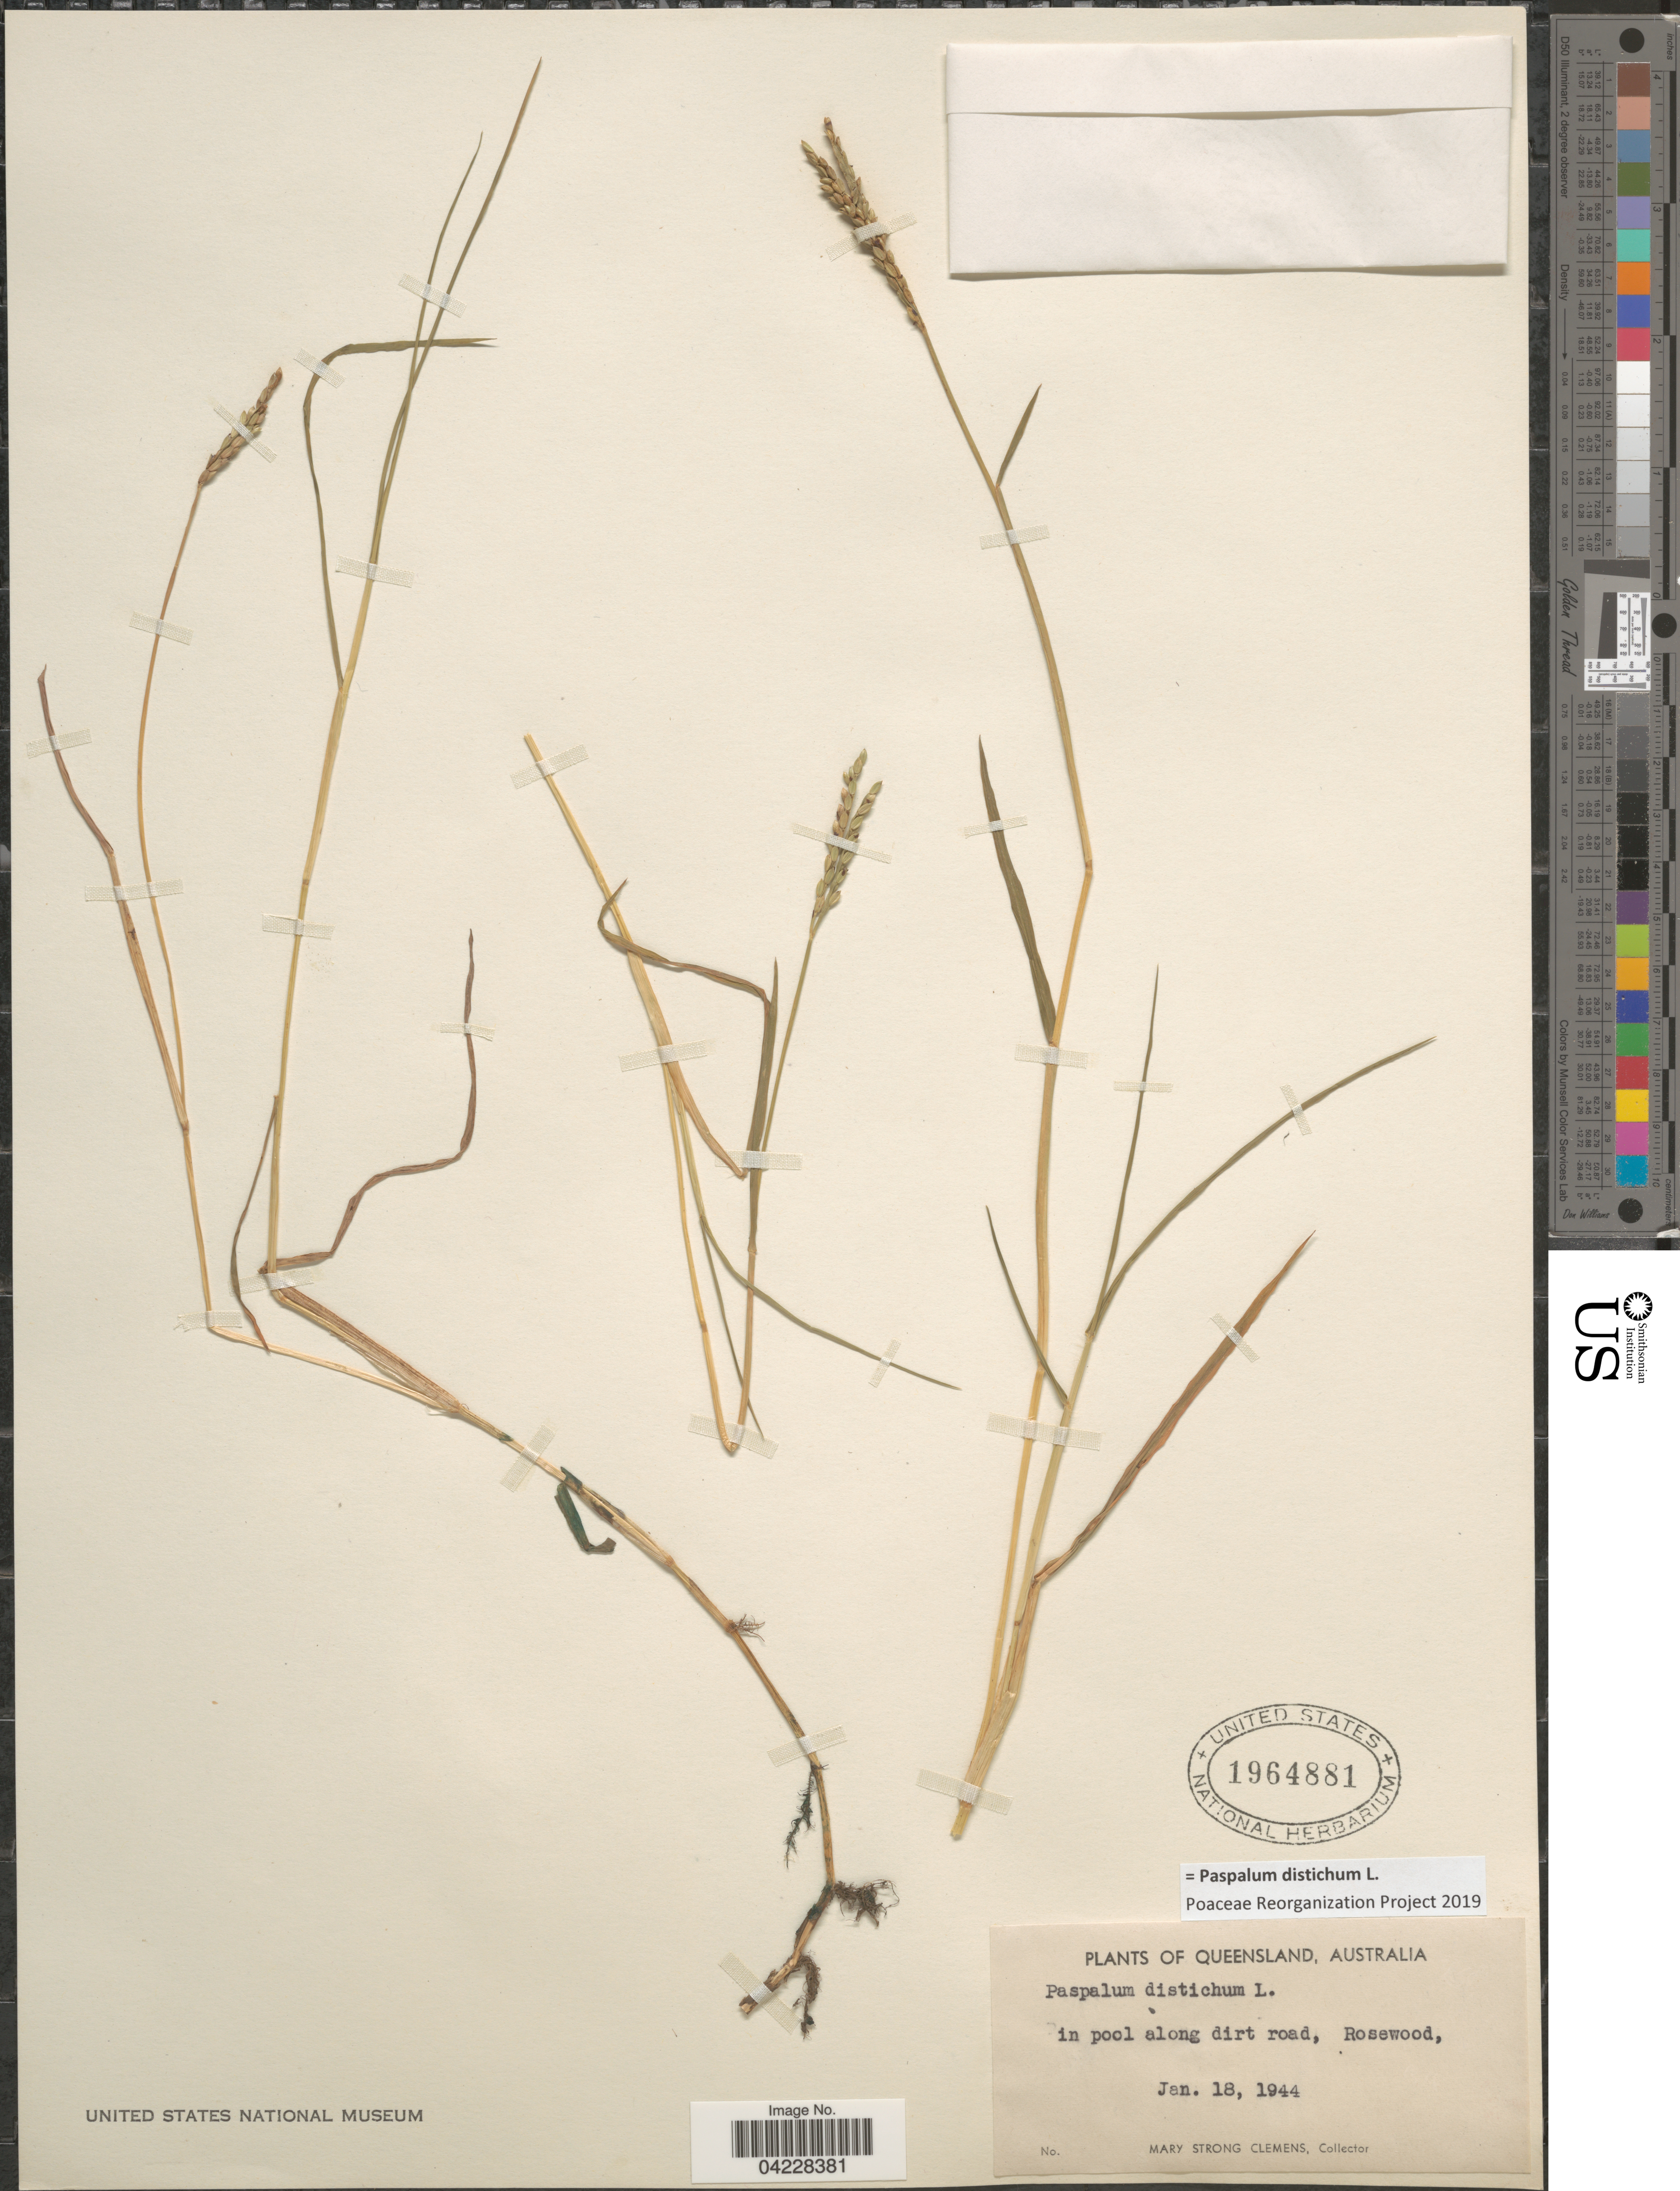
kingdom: Plantae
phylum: Tracheophyta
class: Liliopsida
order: Poales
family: Poaceae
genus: Paspalum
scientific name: Paspalum distichum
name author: L.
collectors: M. S. Clemens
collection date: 1944-01-18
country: Australia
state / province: Queensland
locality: In pool along dirt road, Rosewood.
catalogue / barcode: US 1964881